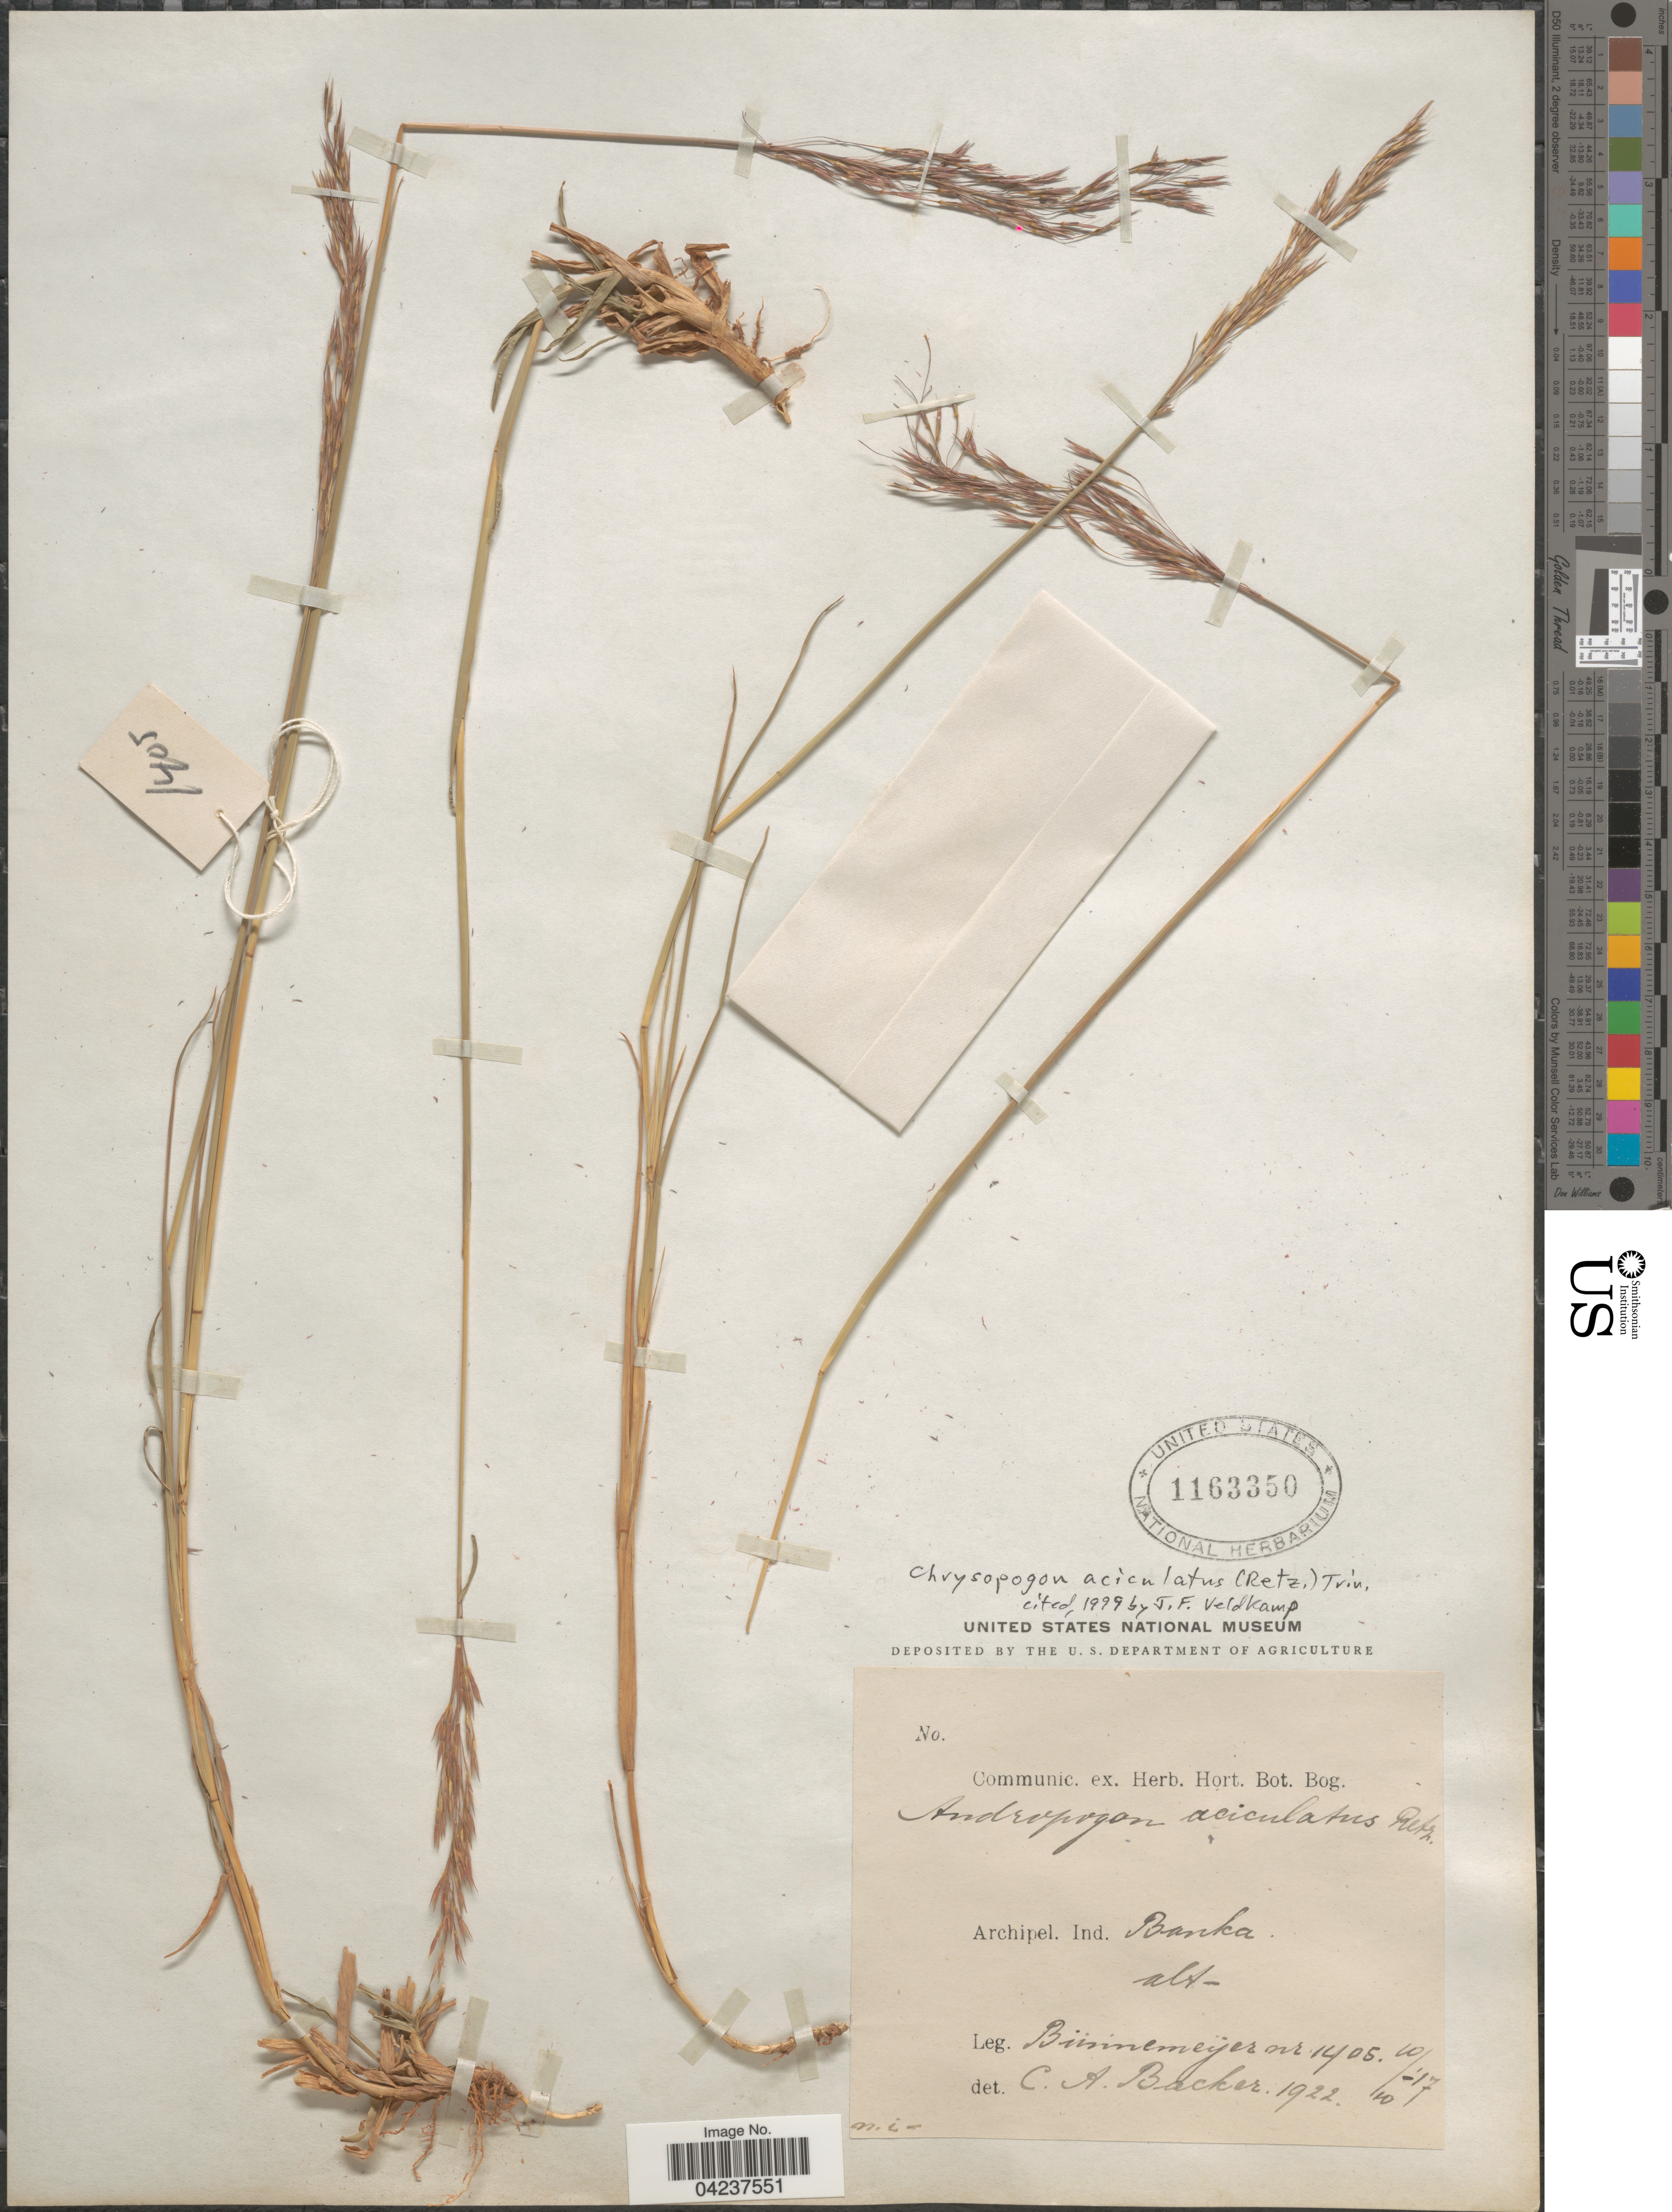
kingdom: Plantae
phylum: Tracheophyta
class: Liliopsida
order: Poales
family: Poaceae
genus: Chrysopogon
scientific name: Chrysopogon aciculatus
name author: (Retz.) Trin.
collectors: -. Bunnemeijer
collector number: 1405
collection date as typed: Transcribed d/m/y: 10/10/17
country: Indonesia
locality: Archipel. Ind. Banka.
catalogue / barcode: US 1163350